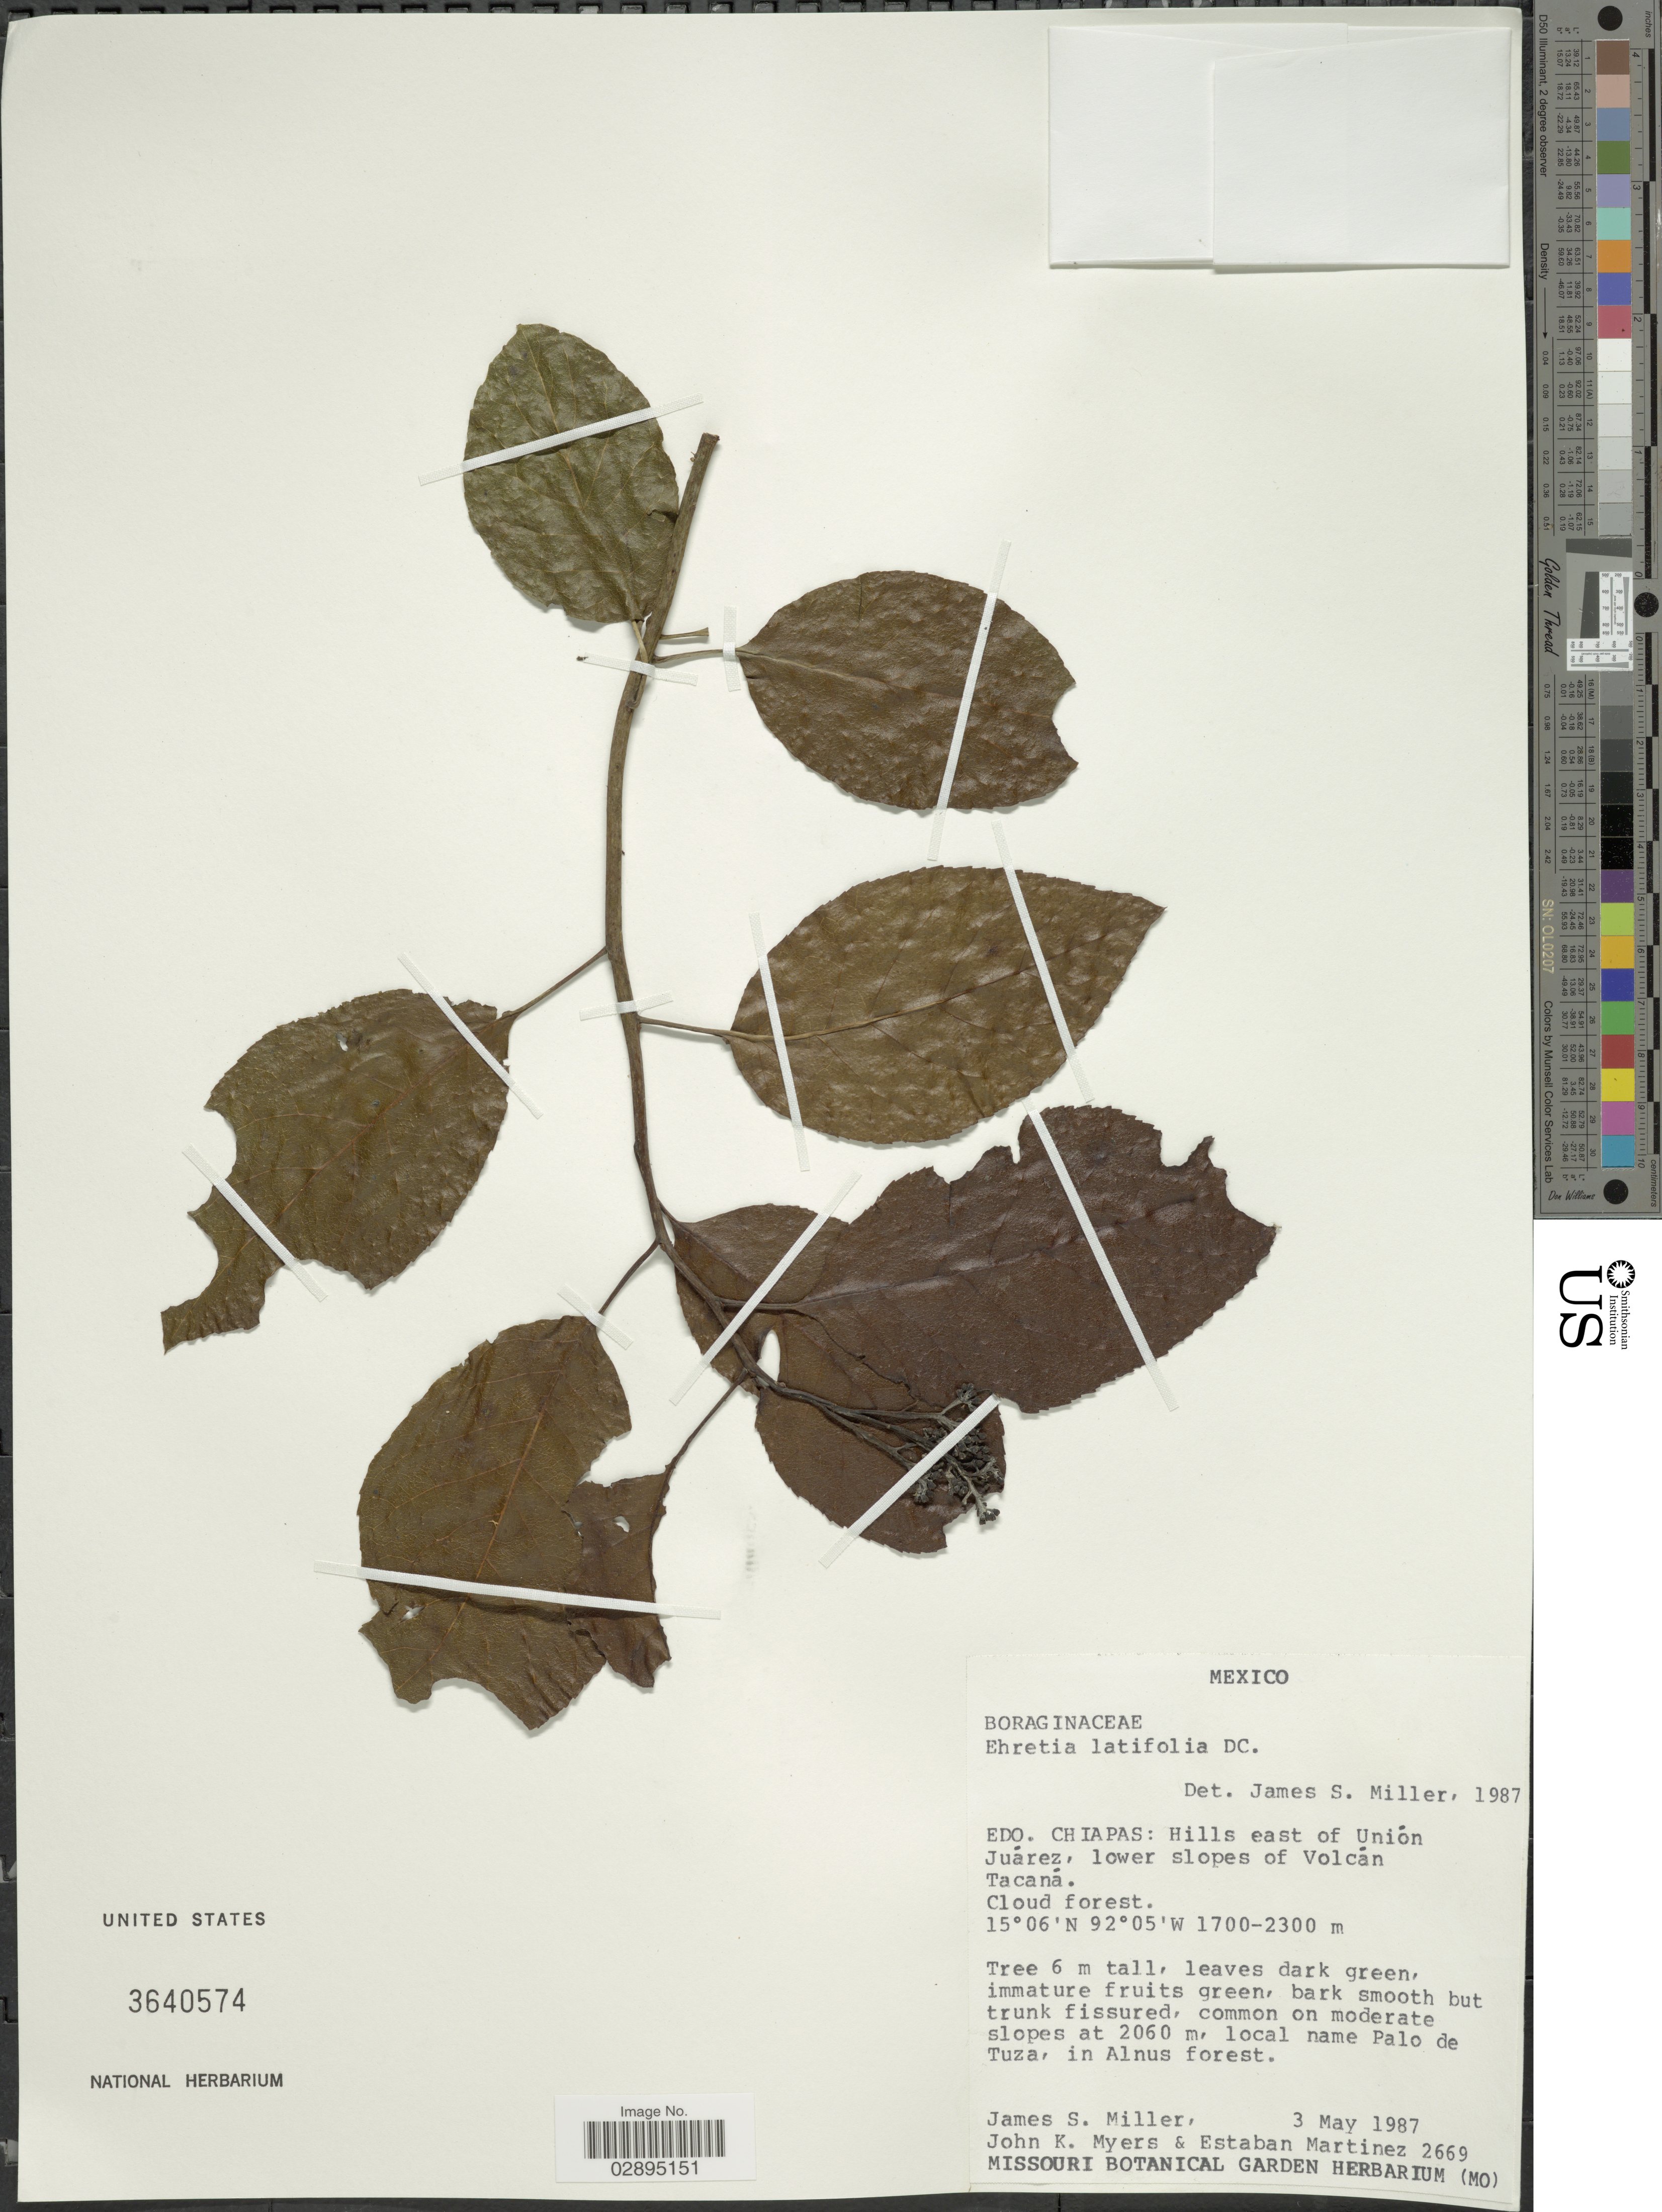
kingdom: Plantae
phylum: Tracheophyta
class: Magnoliopsida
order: Boraginales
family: Ehretiaceae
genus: Ehretia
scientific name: Ehretia latifolia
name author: DC.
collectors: J. S. Miller, J. Myers & E. Martínez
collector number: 2669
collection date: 1987-05-03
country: Mexico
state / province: Chiapas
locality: Edo. Chiapas: Hills east of Unión Juárez, lower slopes of Volcán Tacaná.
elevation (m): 1700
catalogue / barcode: US 3640574